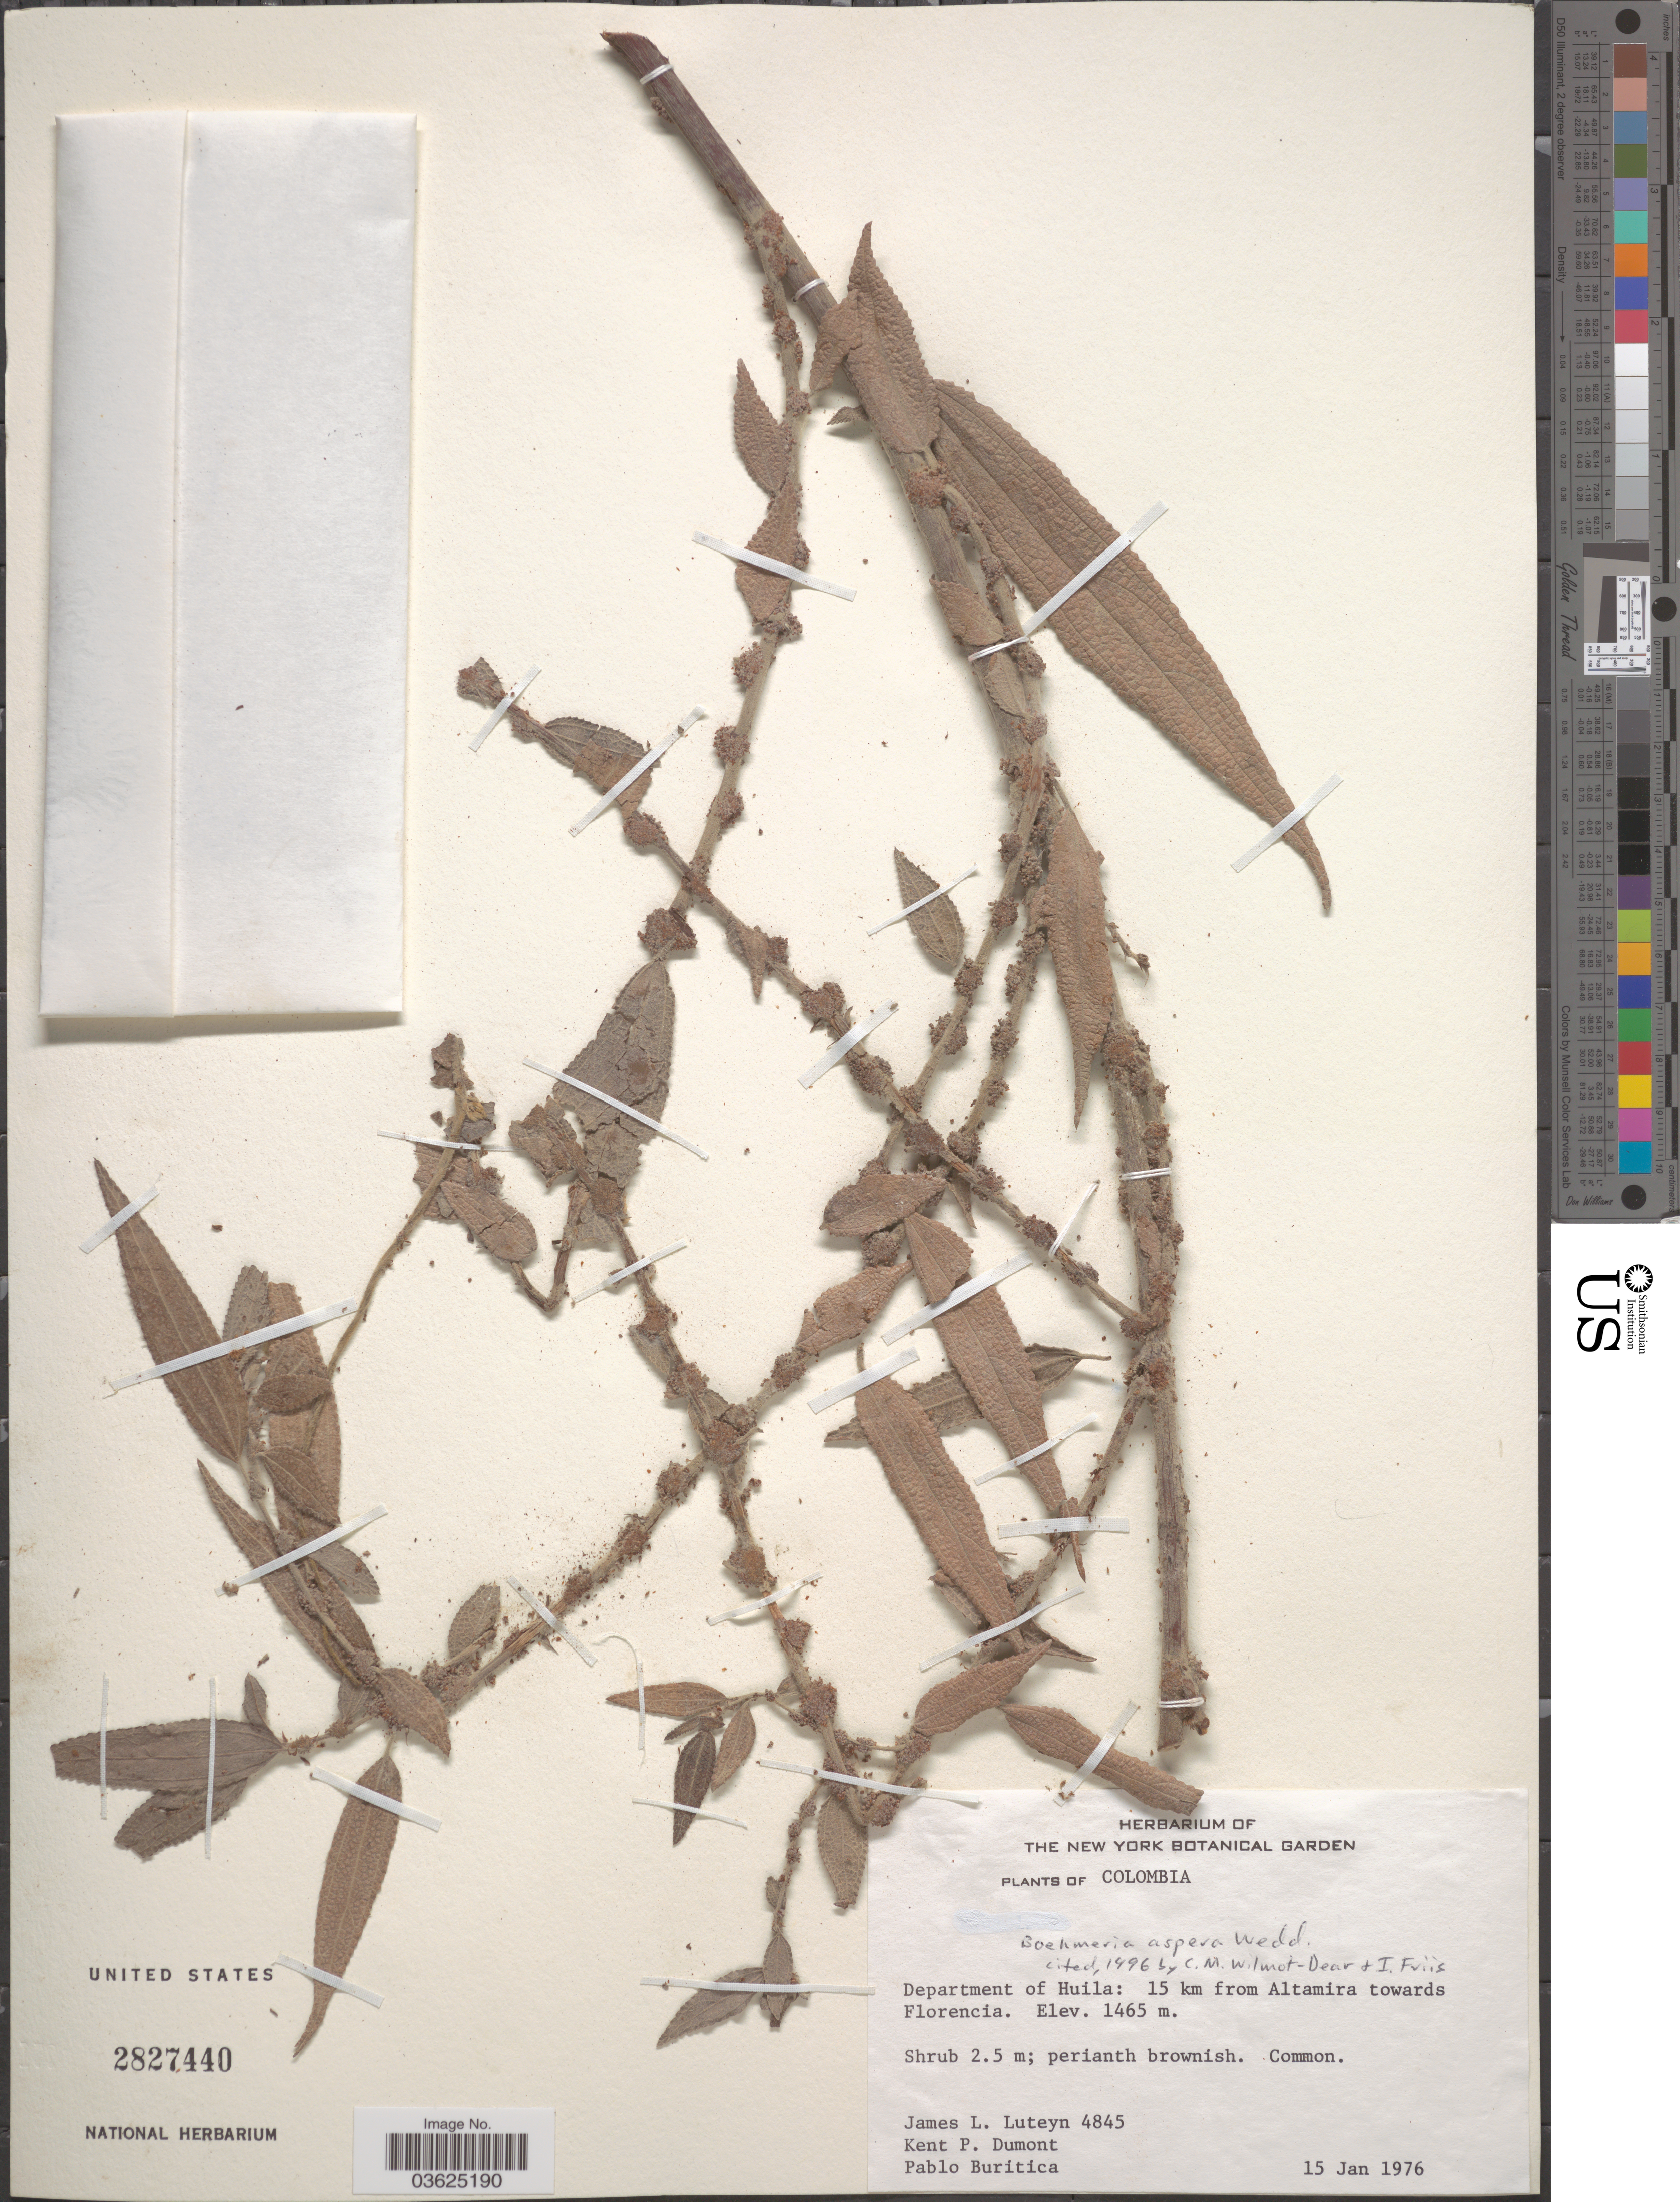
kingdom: Plantae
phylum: Tracheophyta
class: Magnoliopsida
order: Rosales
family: Urticaceae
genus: Boehmeria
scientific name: Boehmeria aspera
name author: Wedd.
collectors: J. L. Luteyn, K. P. Dumont & P. Buritica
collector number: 4845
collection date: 1976-01-15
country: Colombia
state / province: Huila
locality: Department of Huila: 15 km from Altamira towards Florencia.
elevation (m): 1465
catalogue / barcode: US 2827440